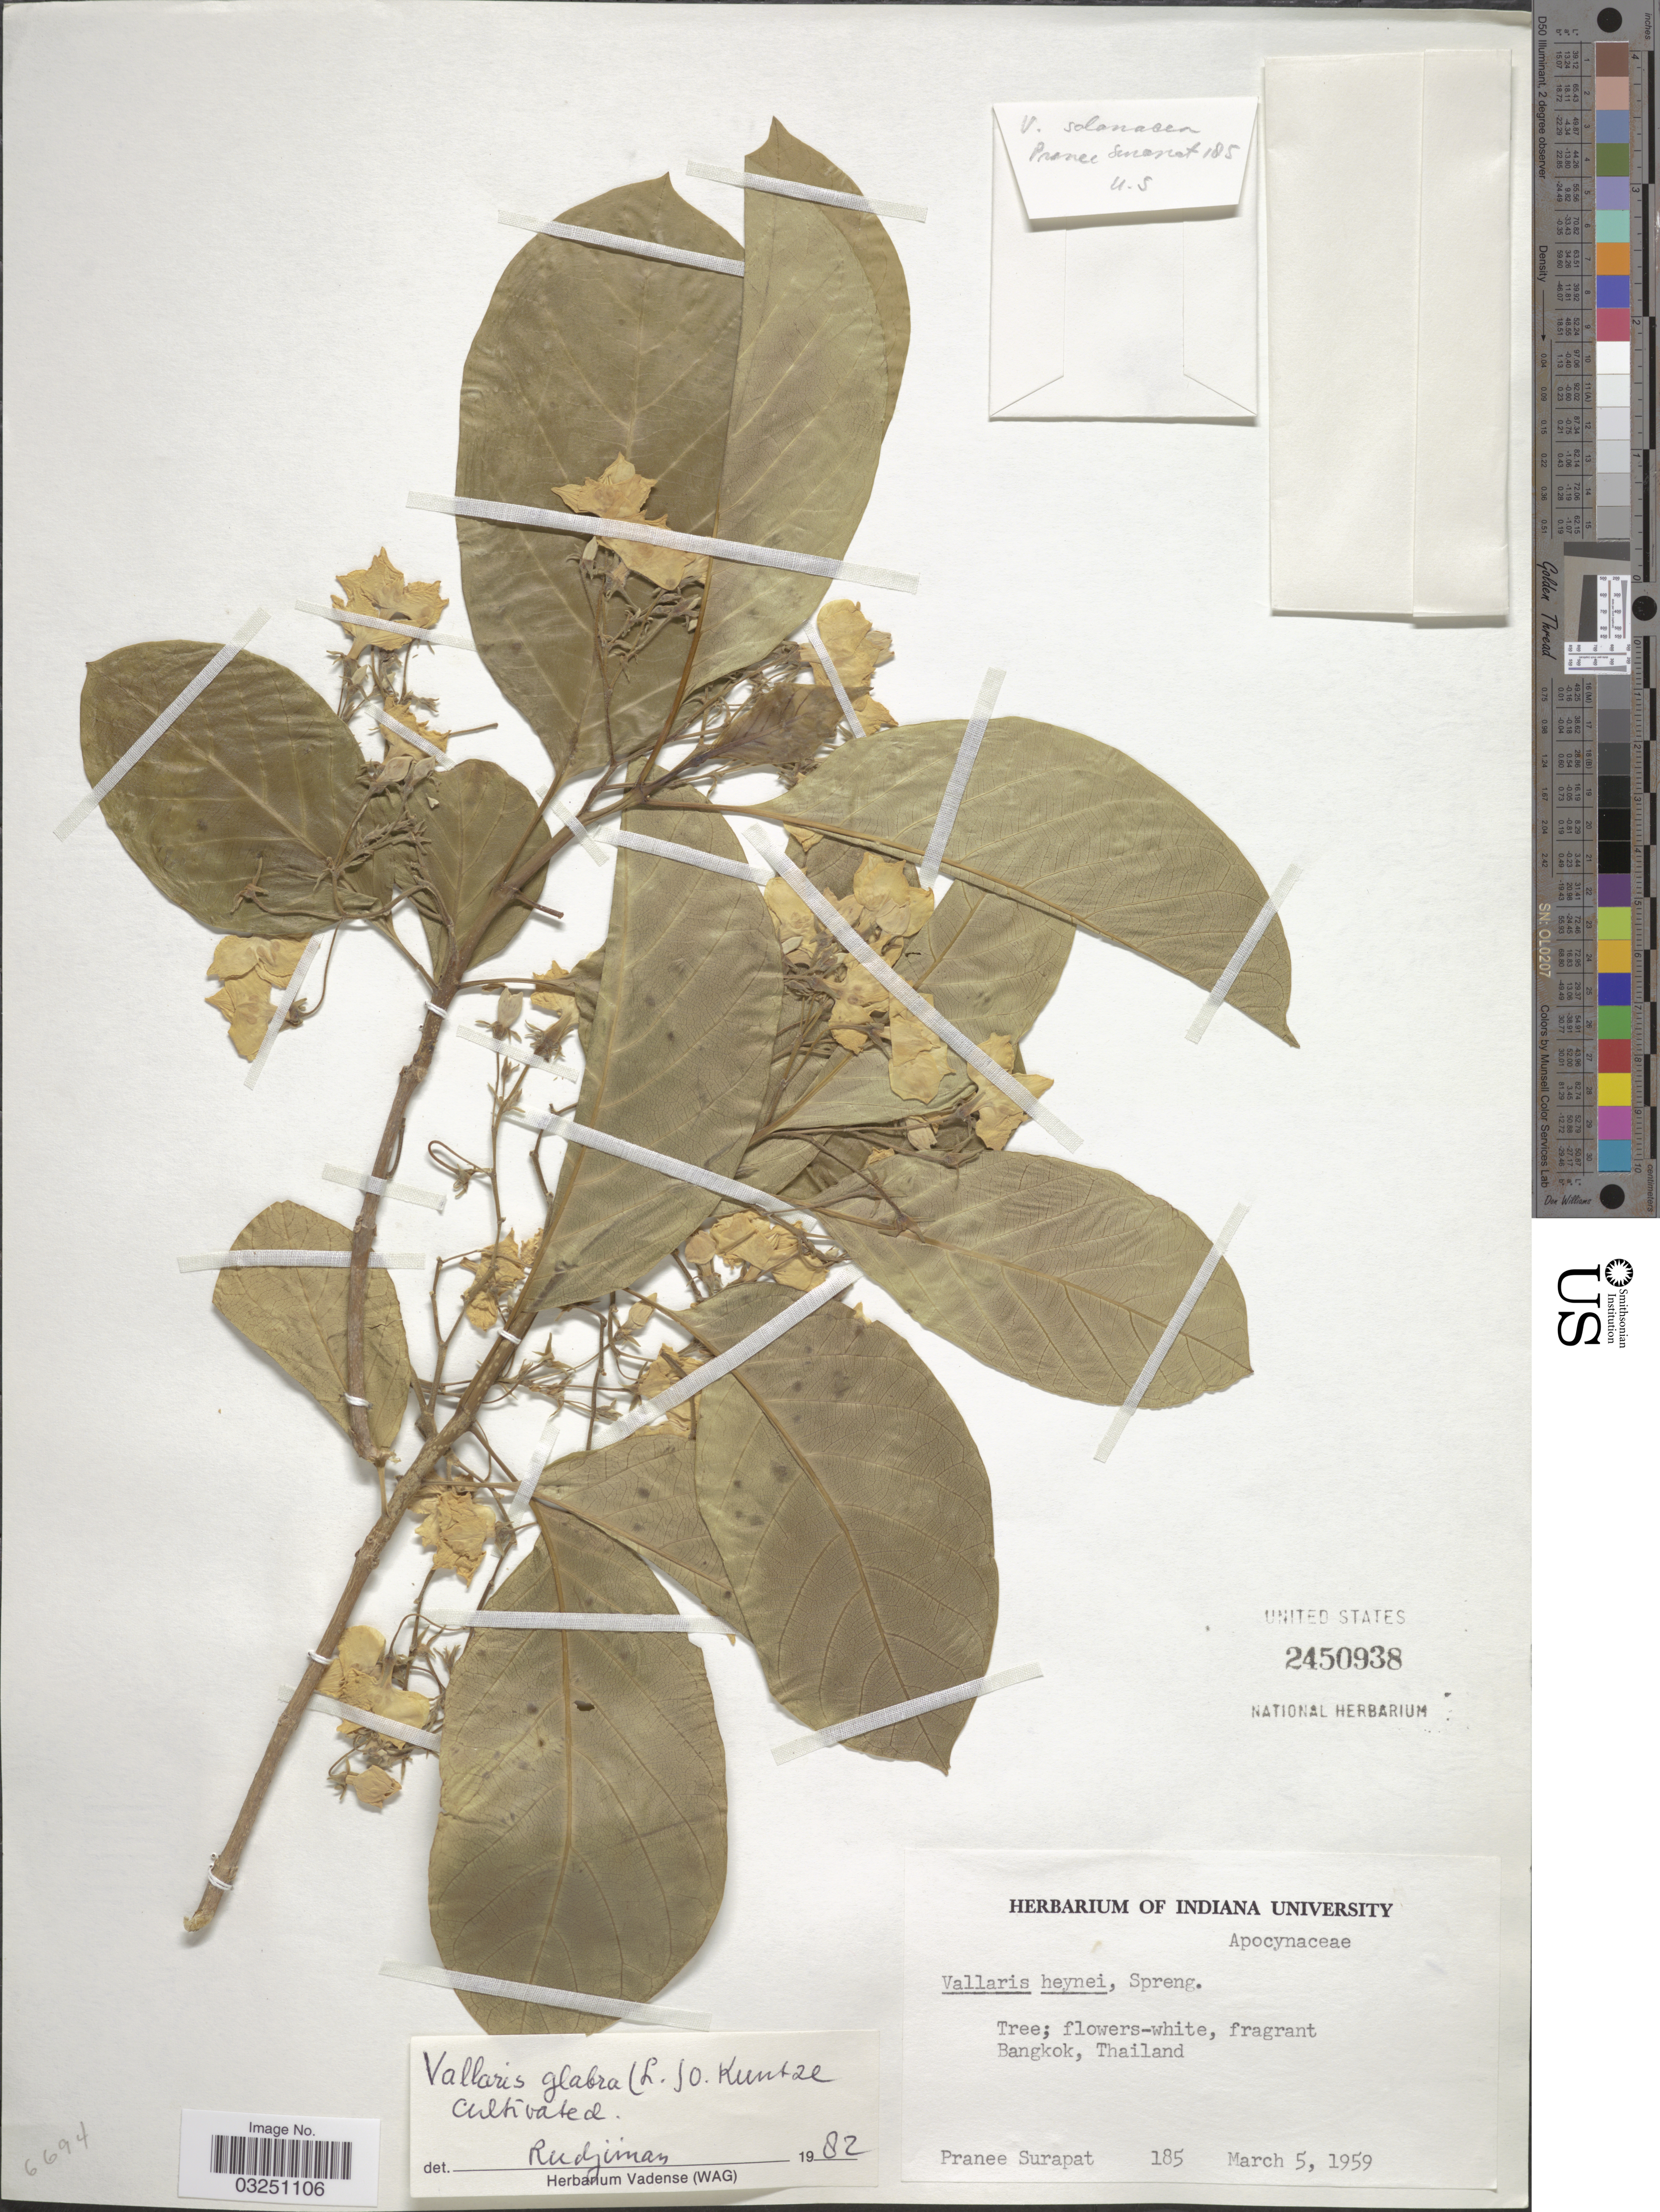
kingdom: Plantae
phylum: Tracheophyta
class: Magnoliopsida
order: Gentianales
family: Apocynaceae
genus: Vallaris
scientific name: Vallaris glabra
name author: (L.) Kuntze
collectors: P. Surapat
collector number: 185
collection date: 1959-03-05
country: Thailand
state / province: Bangkok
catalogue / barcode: US 2450938